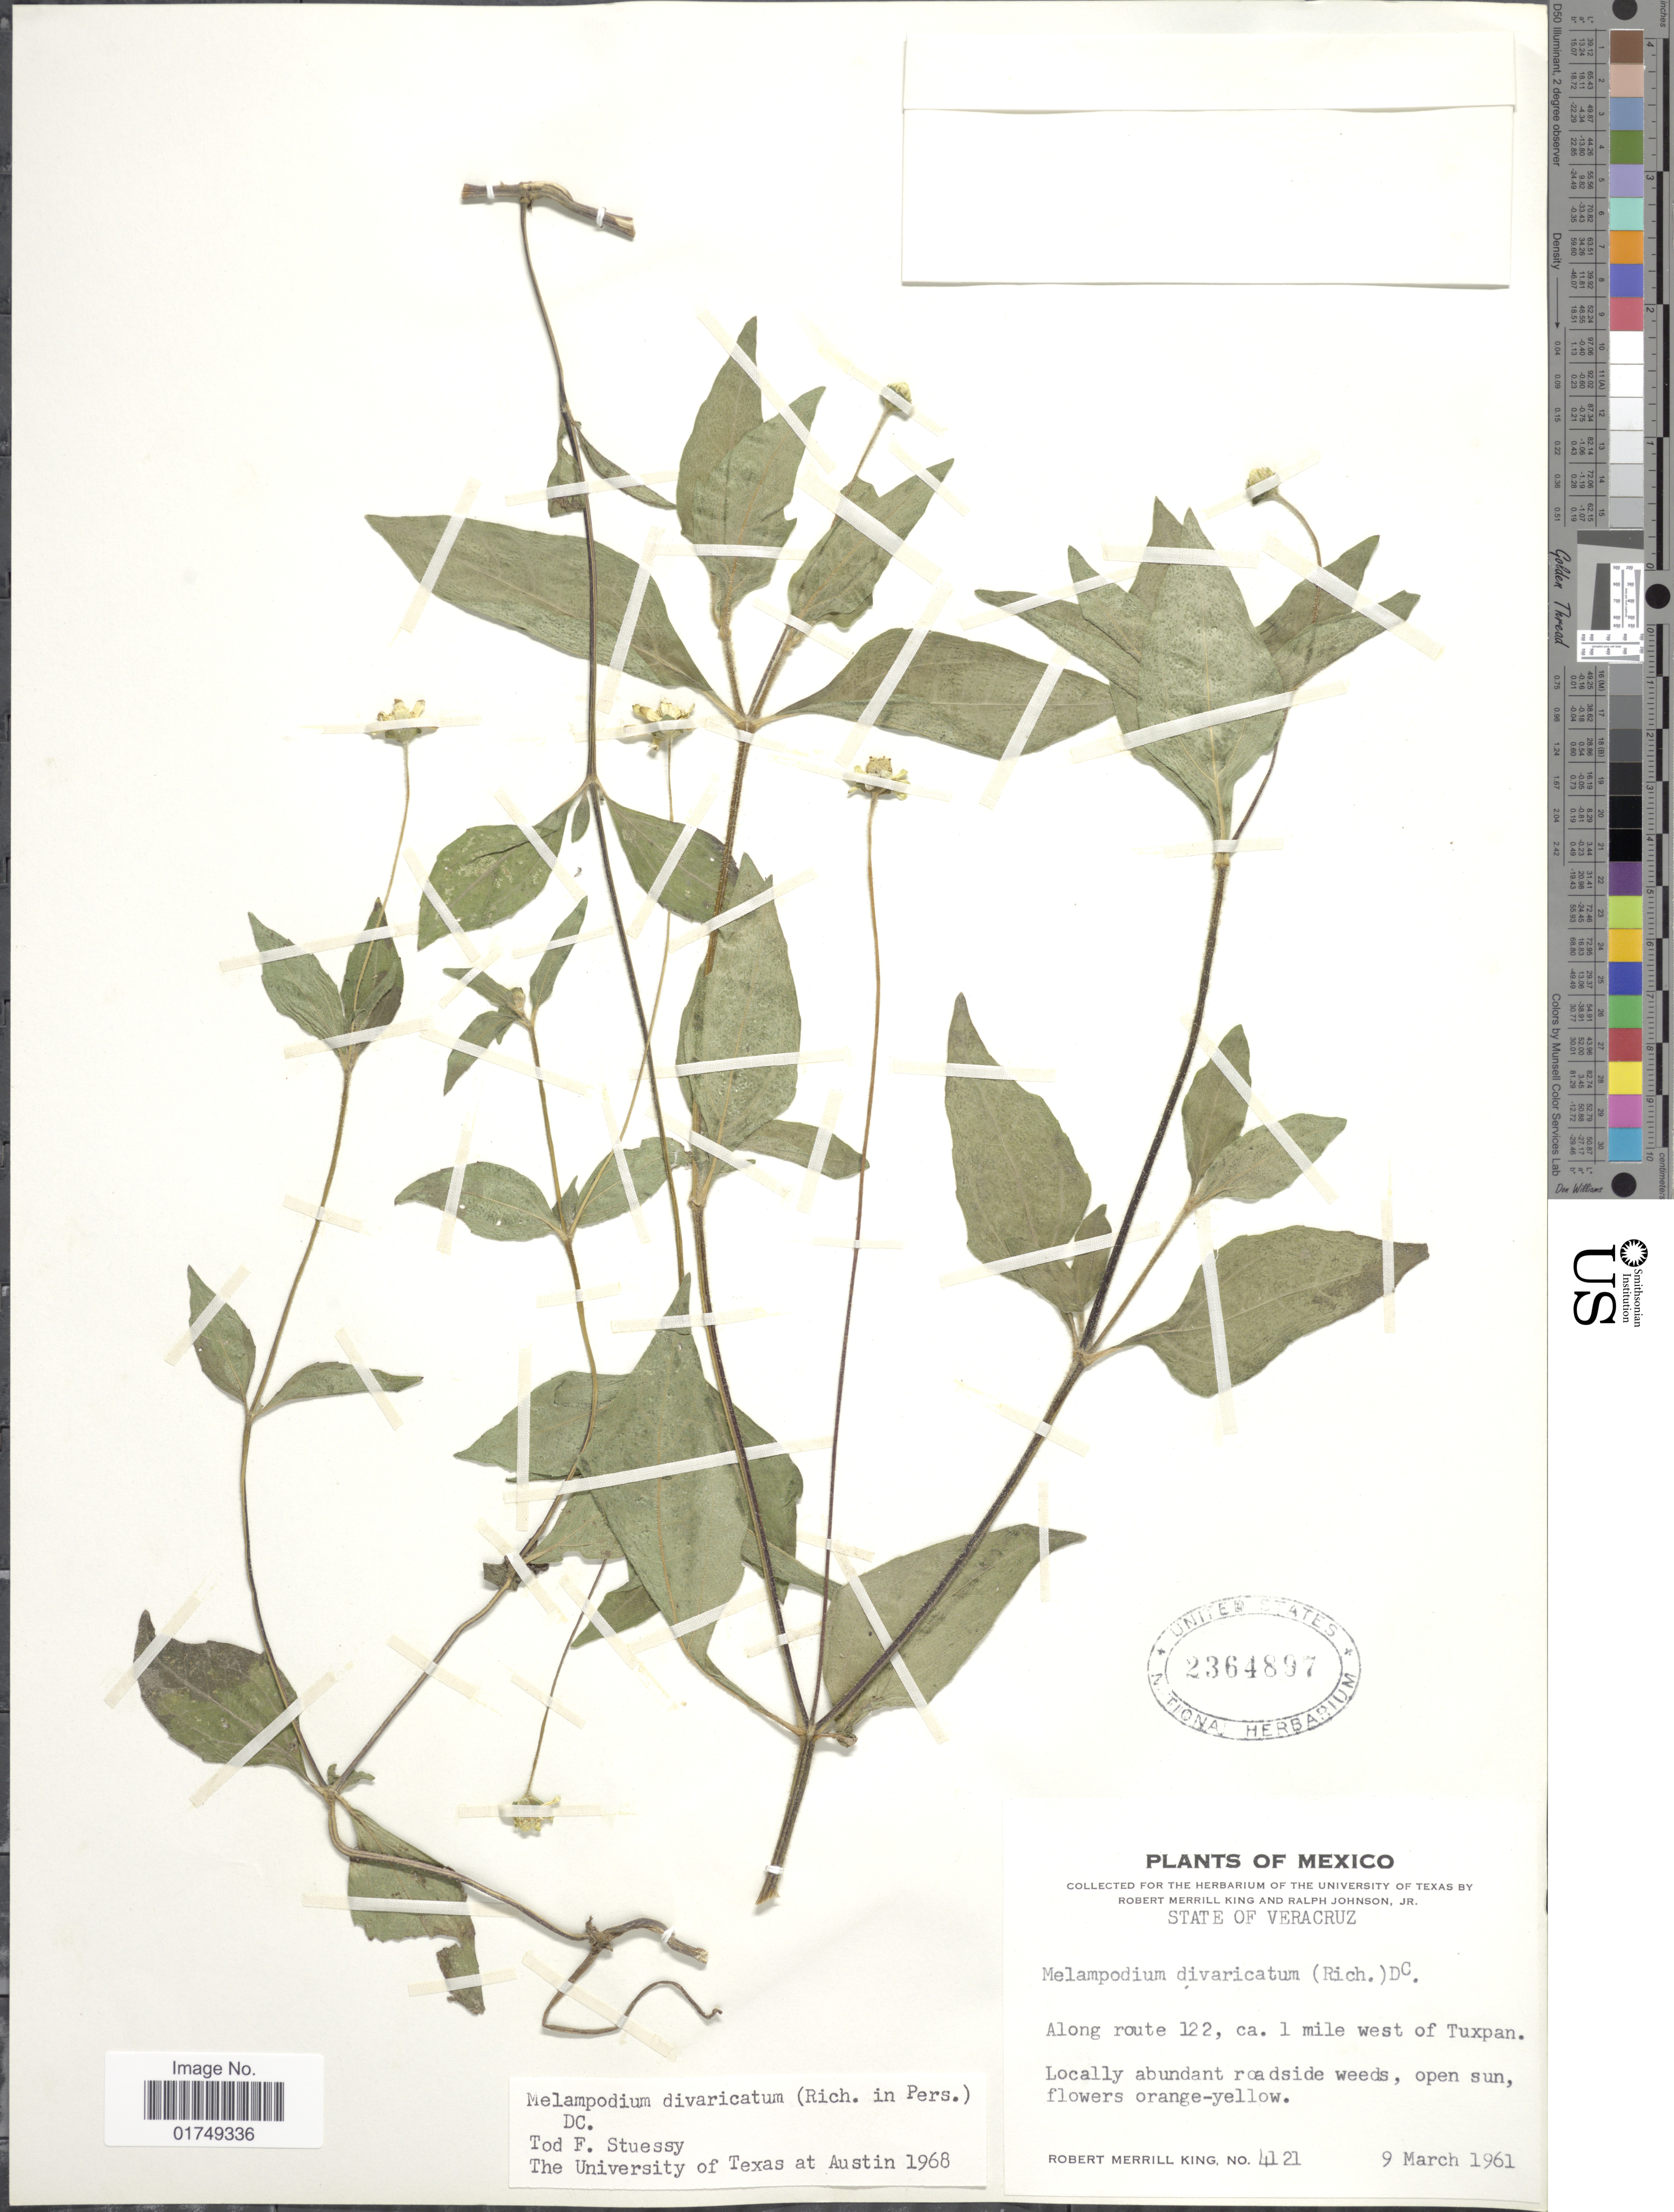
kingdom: Plantae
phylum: Tracheophyta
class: Magnoliopsida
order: Asterales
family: Asteraceae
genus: Melampodium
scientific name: Melampodium divaricatum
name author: (Rich.) DC.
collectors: R. M. King & R. Johnson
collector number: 4121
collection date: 1961-03-09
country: Mexico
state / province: Veracruz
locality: State of Veracruz, along route 122, ca 1 mile west of Tuxpan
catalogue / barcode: US 2364897